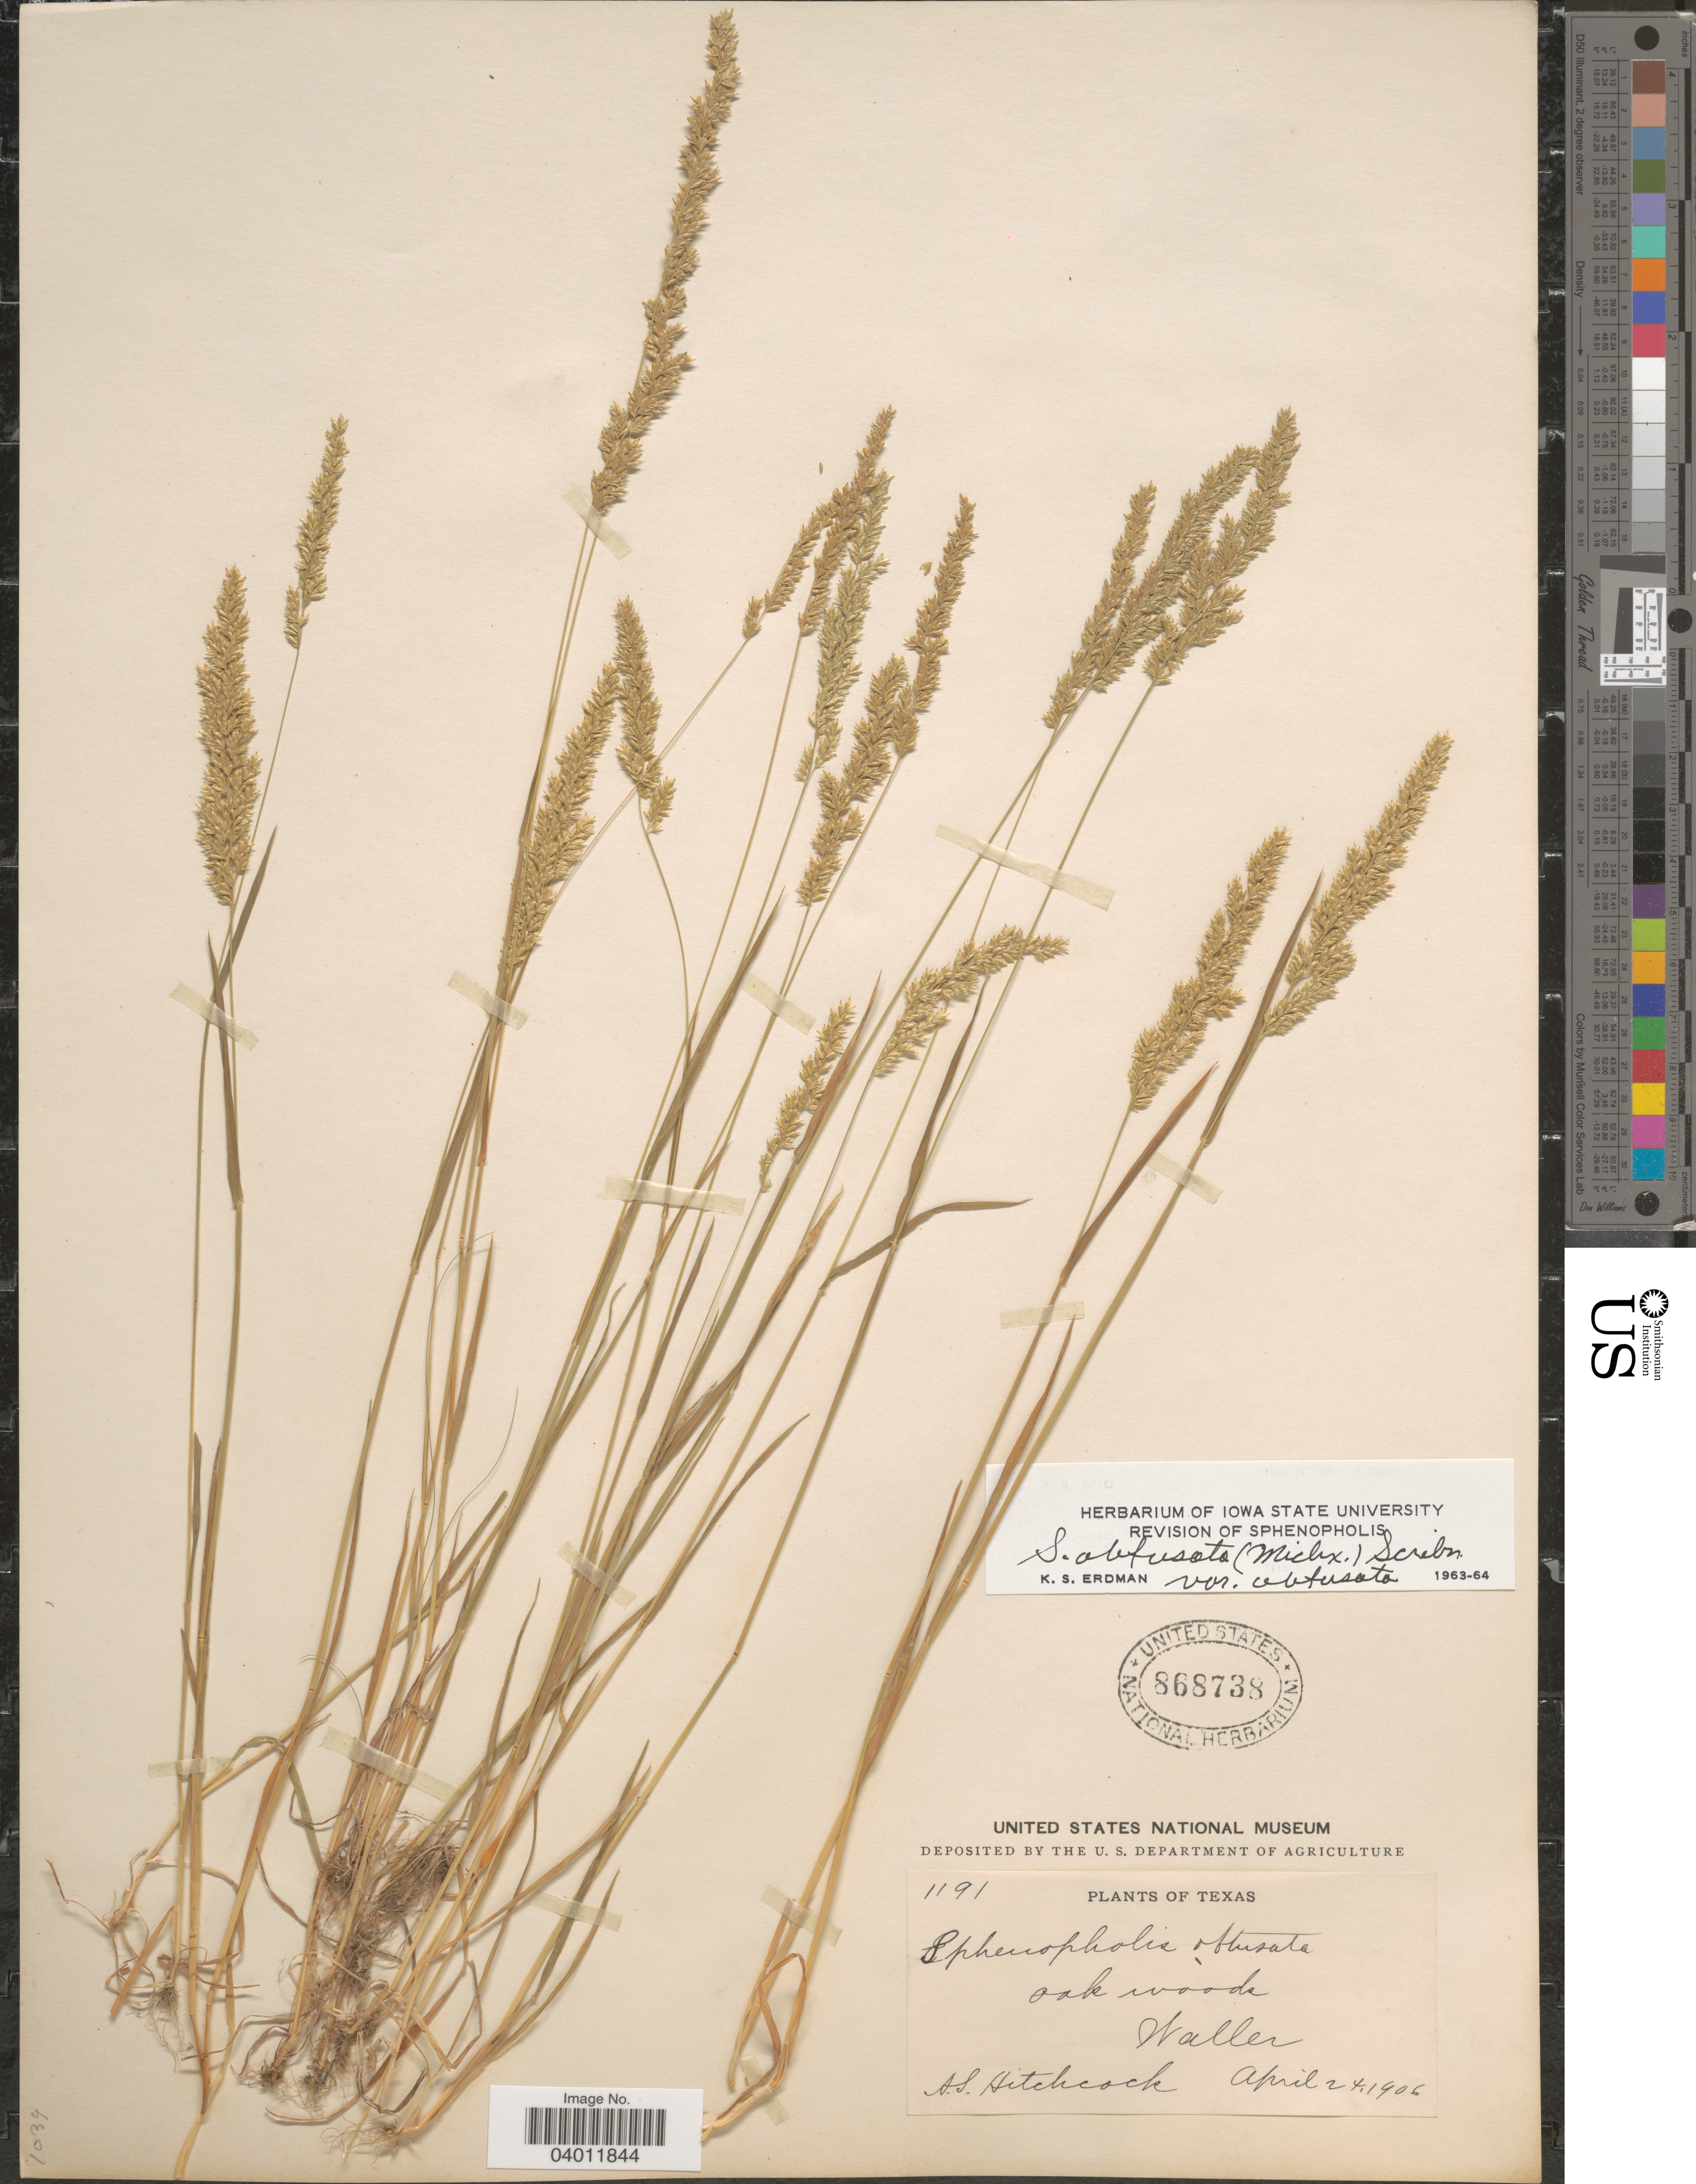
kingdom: Plantae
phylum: Tracheophyta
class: Liliopsida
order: Poales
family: Poaceae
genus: Sphenopholis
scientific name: Sphenopholis obtusata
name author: (Michx.) Scribn.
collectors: A. S. Hitchcock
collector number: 1191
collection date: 1906-04-24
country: United States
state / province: Texas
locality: Waller.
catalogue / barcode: US 868738